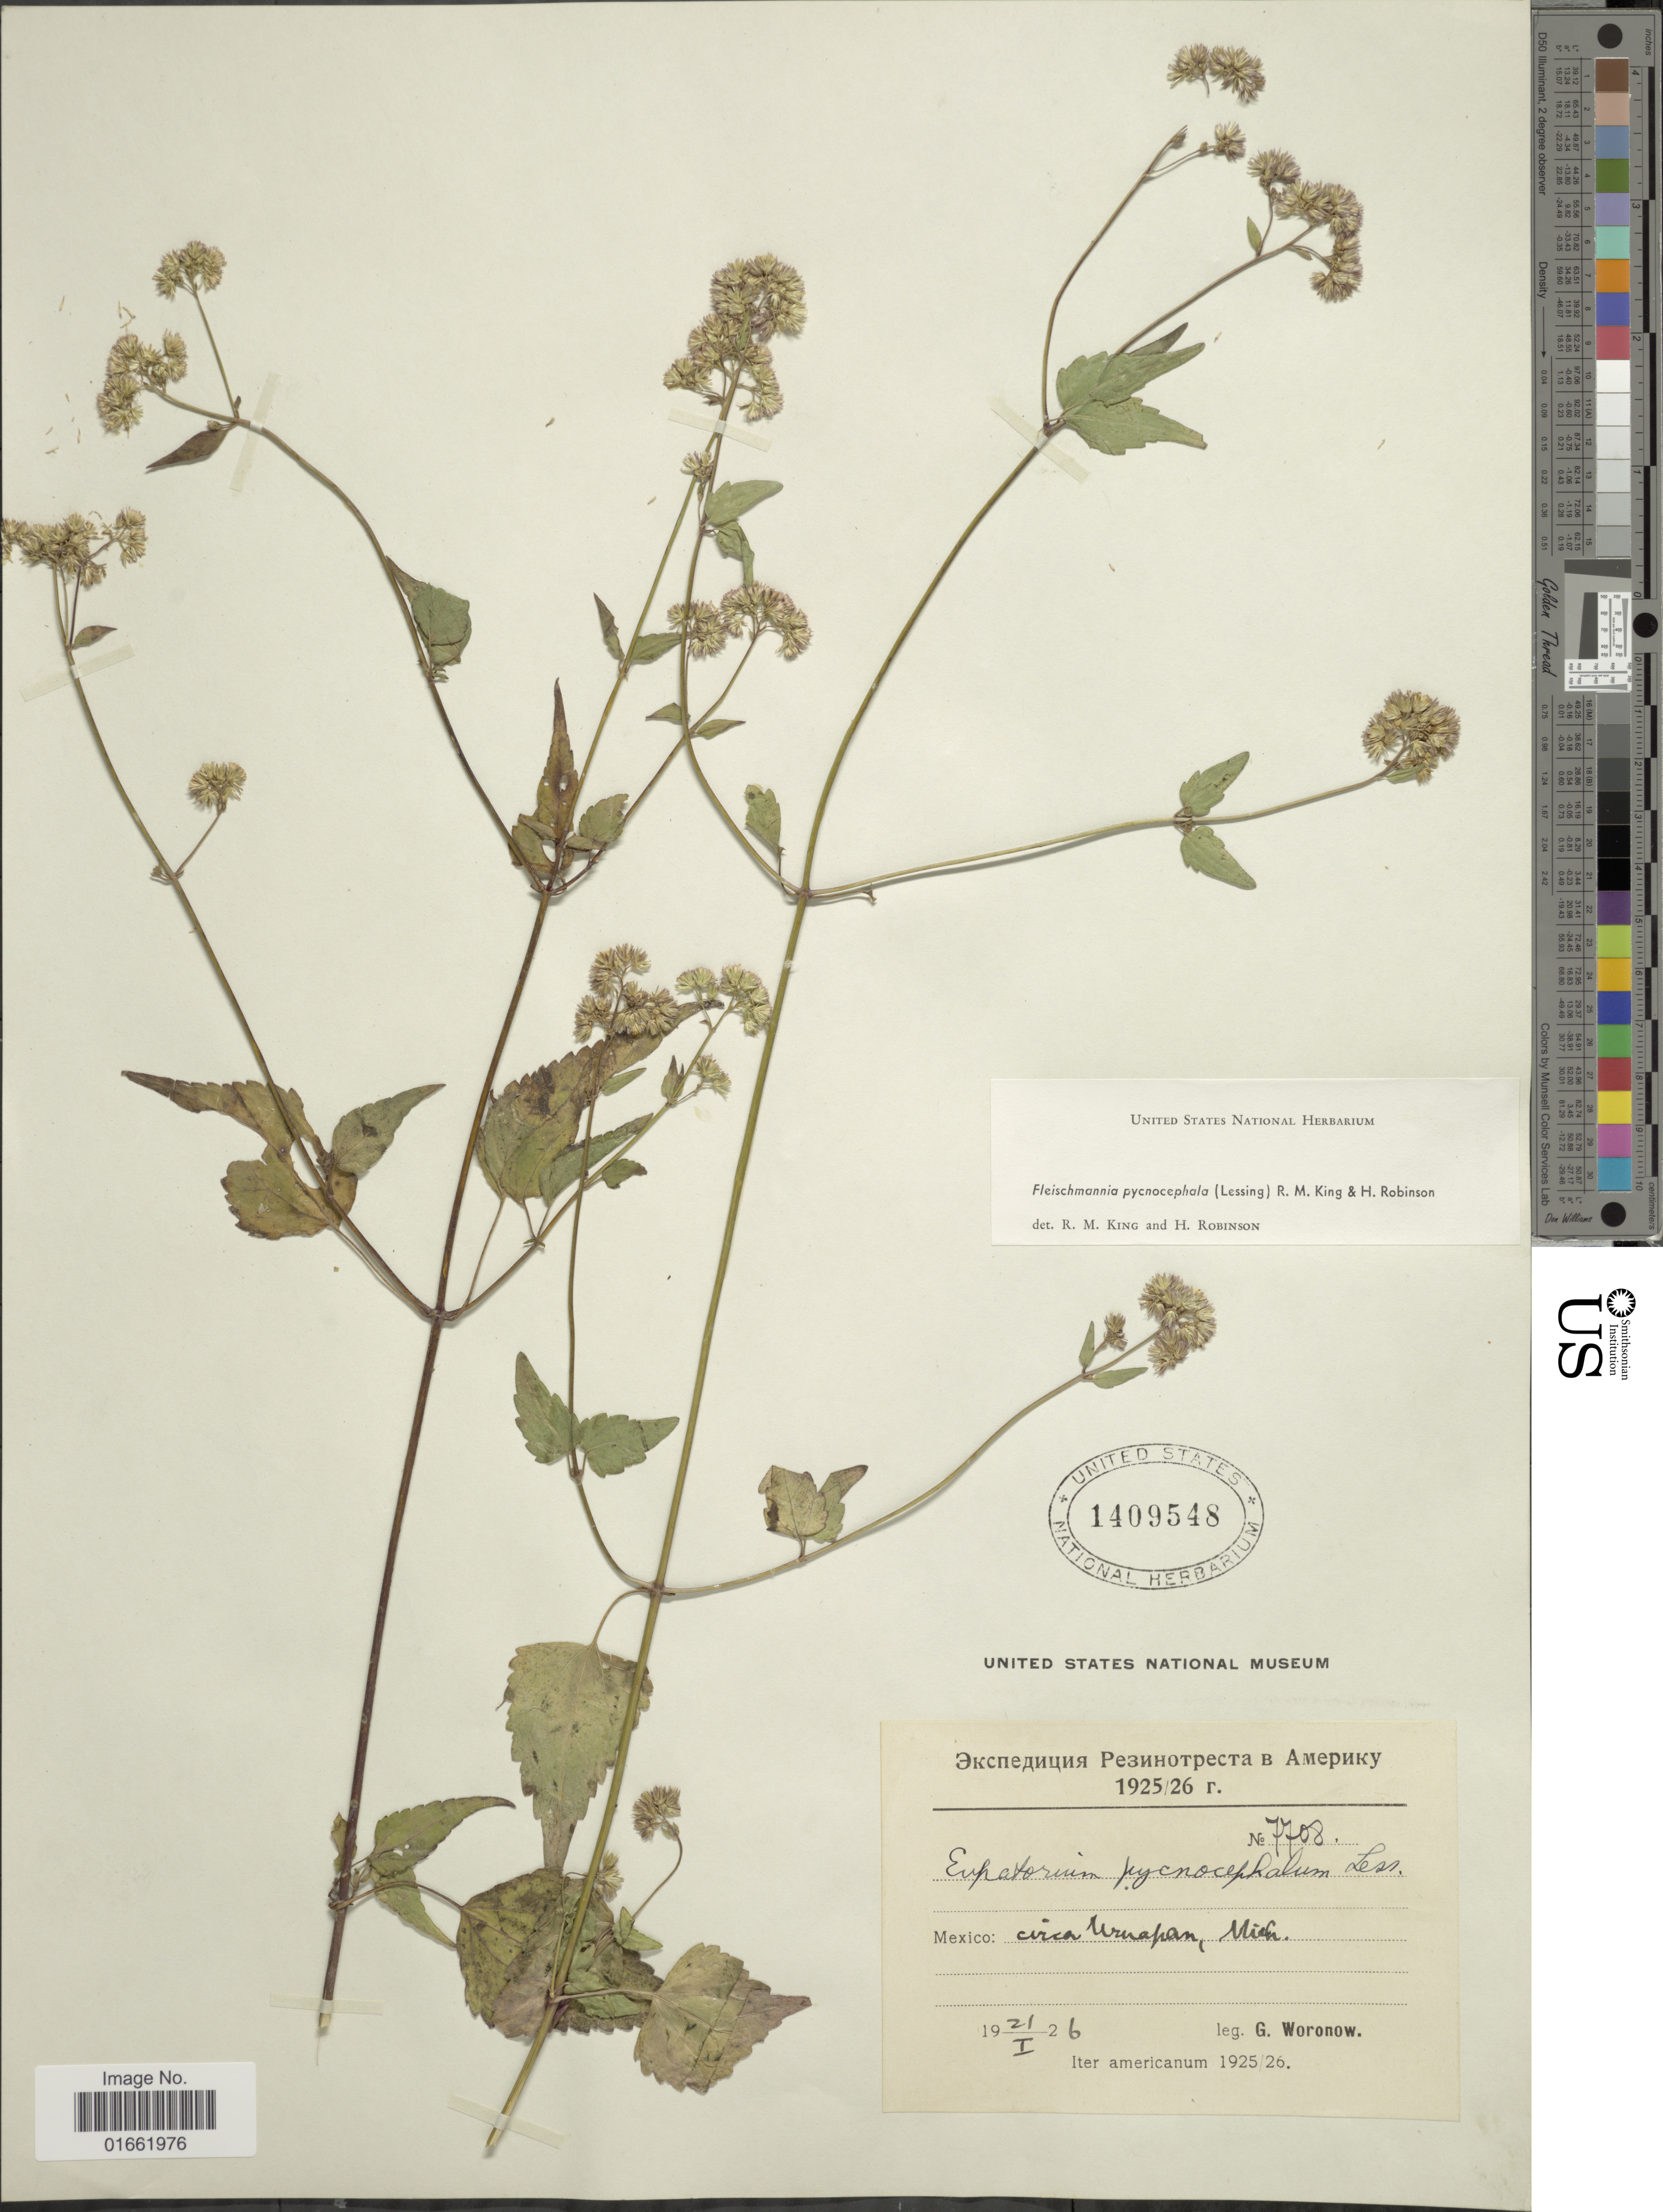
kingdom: Plantae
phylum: Tracheophyta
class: Magnoliopsida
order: Asterales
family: Asteraceae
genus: Fleischmannia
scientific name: Fleischmannia pycnocephala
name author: (Less.) R.M. King & H. Rob.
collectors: G. Woronow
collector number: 7708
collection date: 1926-01-21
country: Mexico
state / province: Michoacán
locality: Mexico, circa Urnapan, Mich.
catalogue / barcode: US 1409548